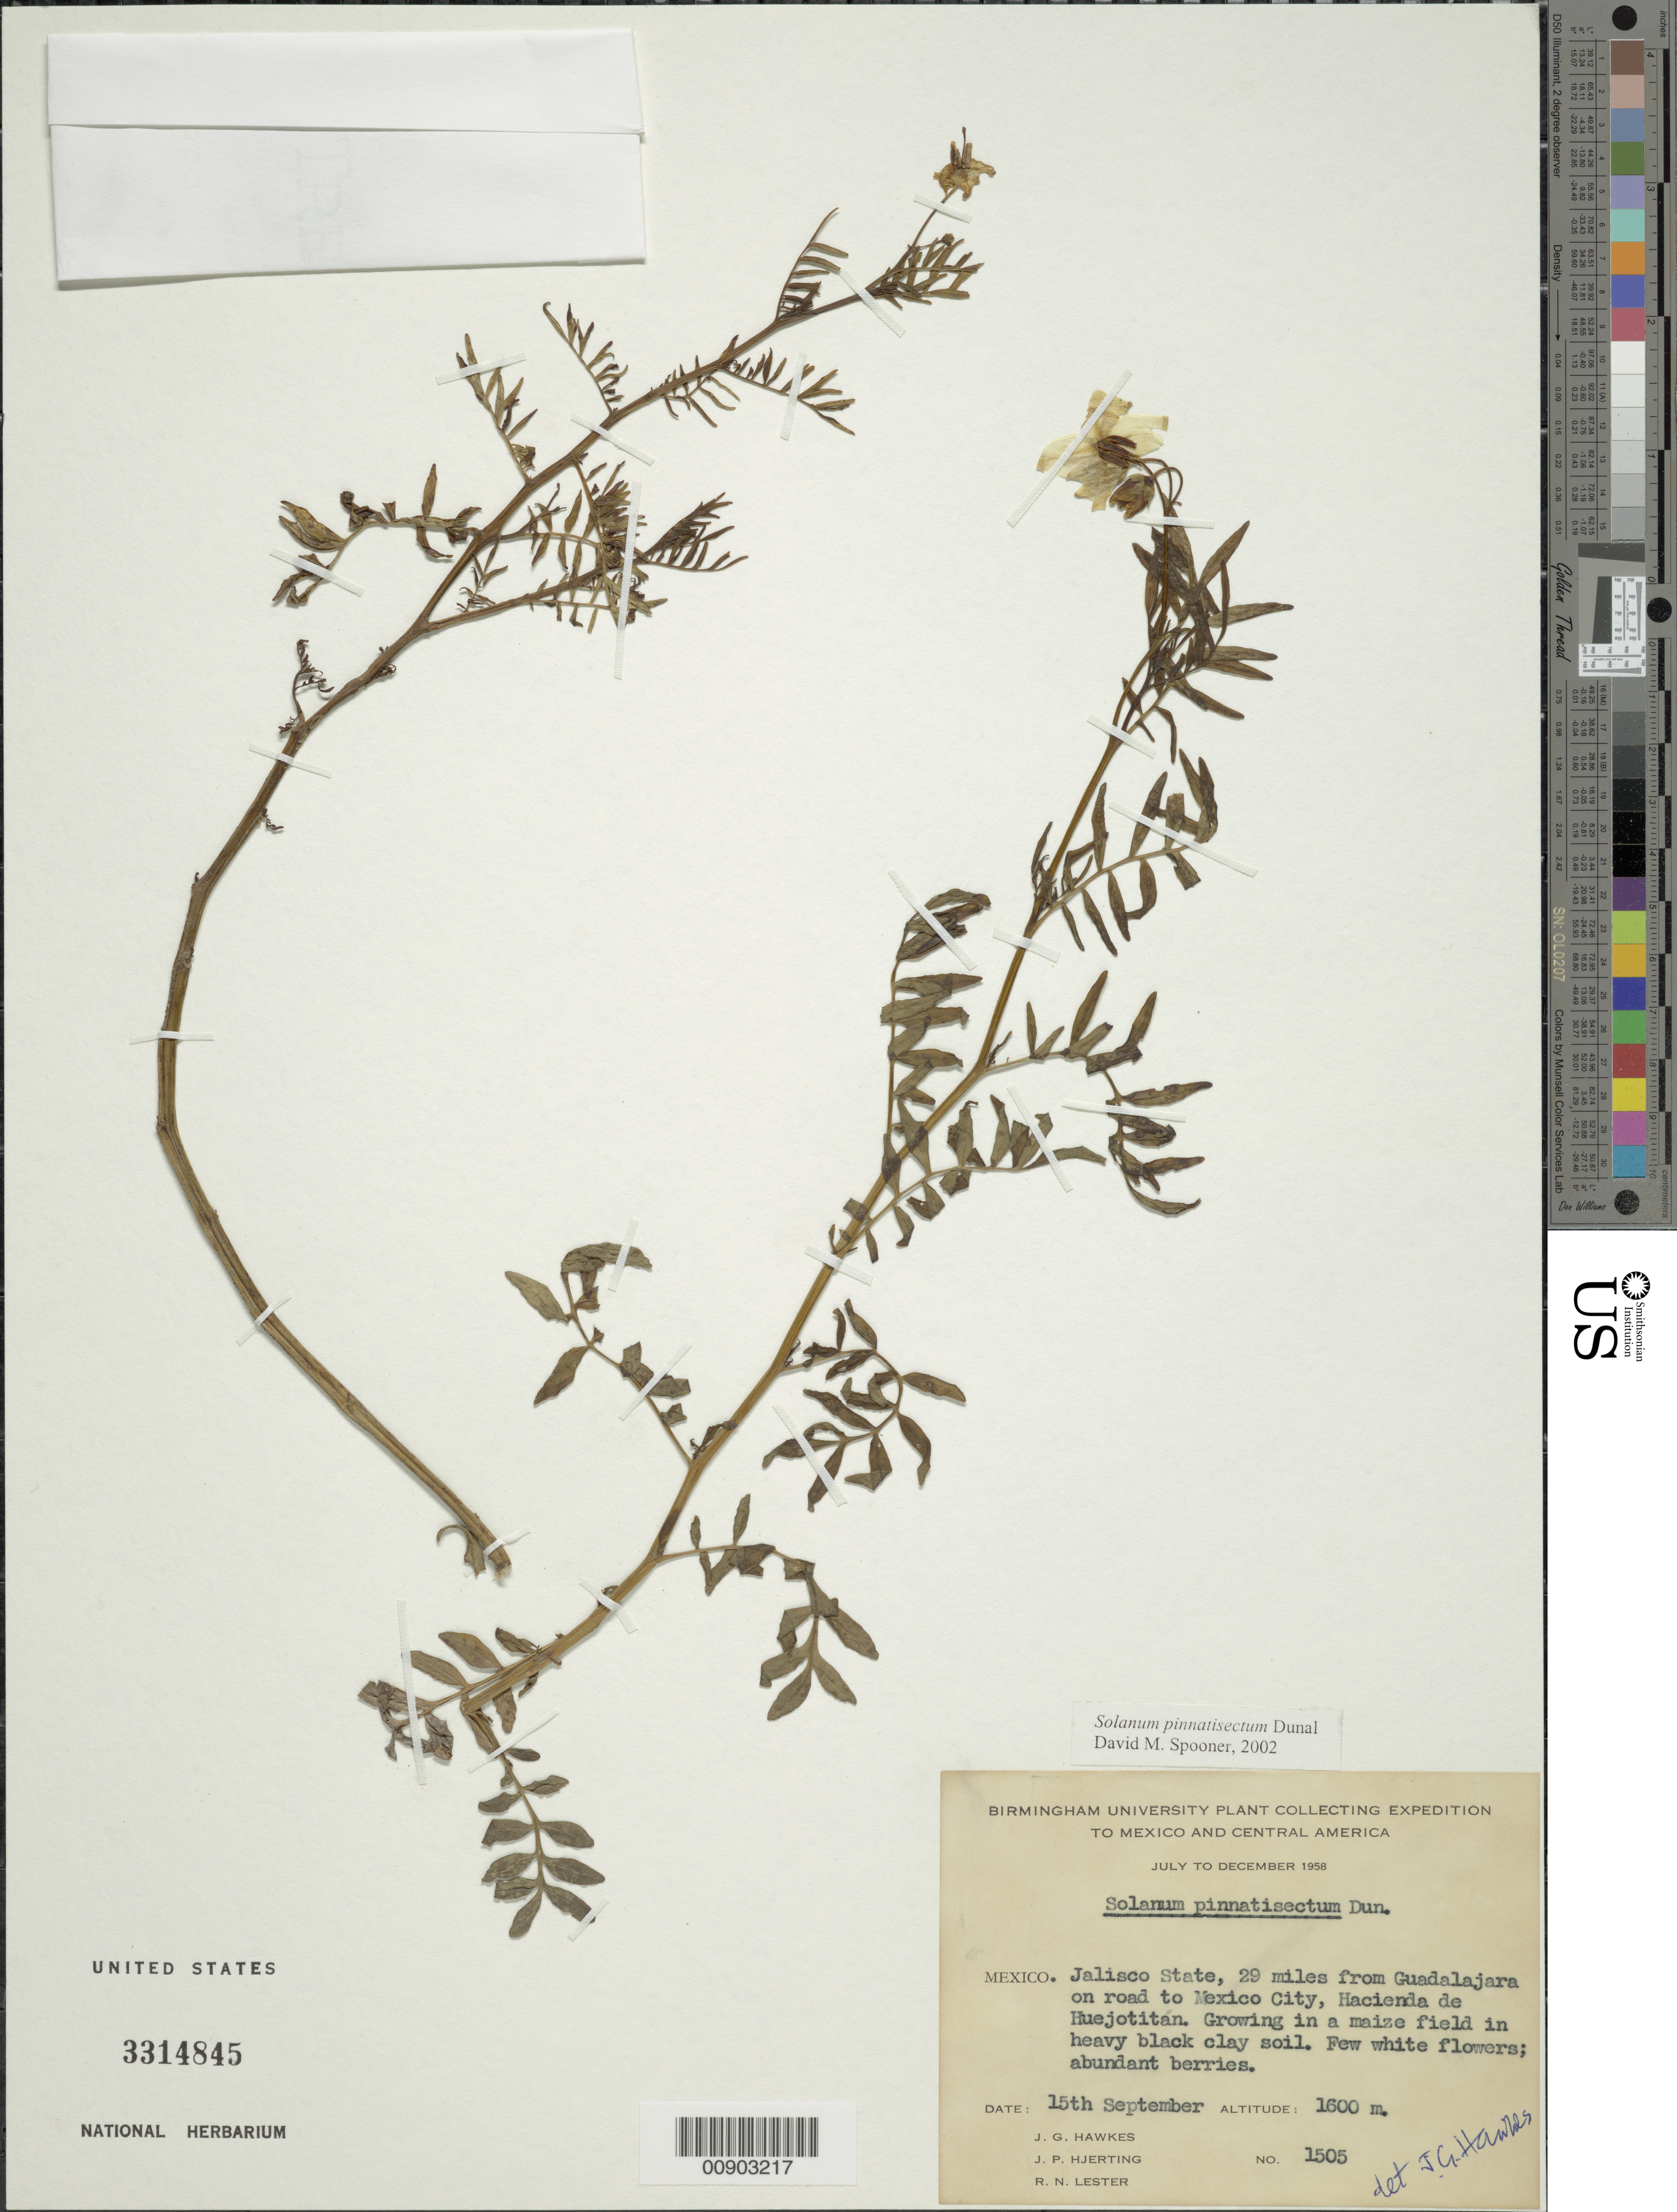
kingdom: Plantae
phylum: Tracheophyta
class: Magnoliopsida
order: Solanales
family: Solanaceae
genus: Solanum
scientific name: Solanum pinnatisectum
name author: Dunal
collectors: J. G. Hawkes, J. P. Hjerting & R. Lester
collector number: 1505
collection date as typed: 15 Sep 1958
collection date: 1958-09-15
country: Mexico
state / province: Jalisco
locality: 29 miles from Guadalajara on road to Mexico City, Hacienda de Huejotitán.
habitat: Growing in maize field in heavy black clay soil.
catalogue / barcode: US 3314845